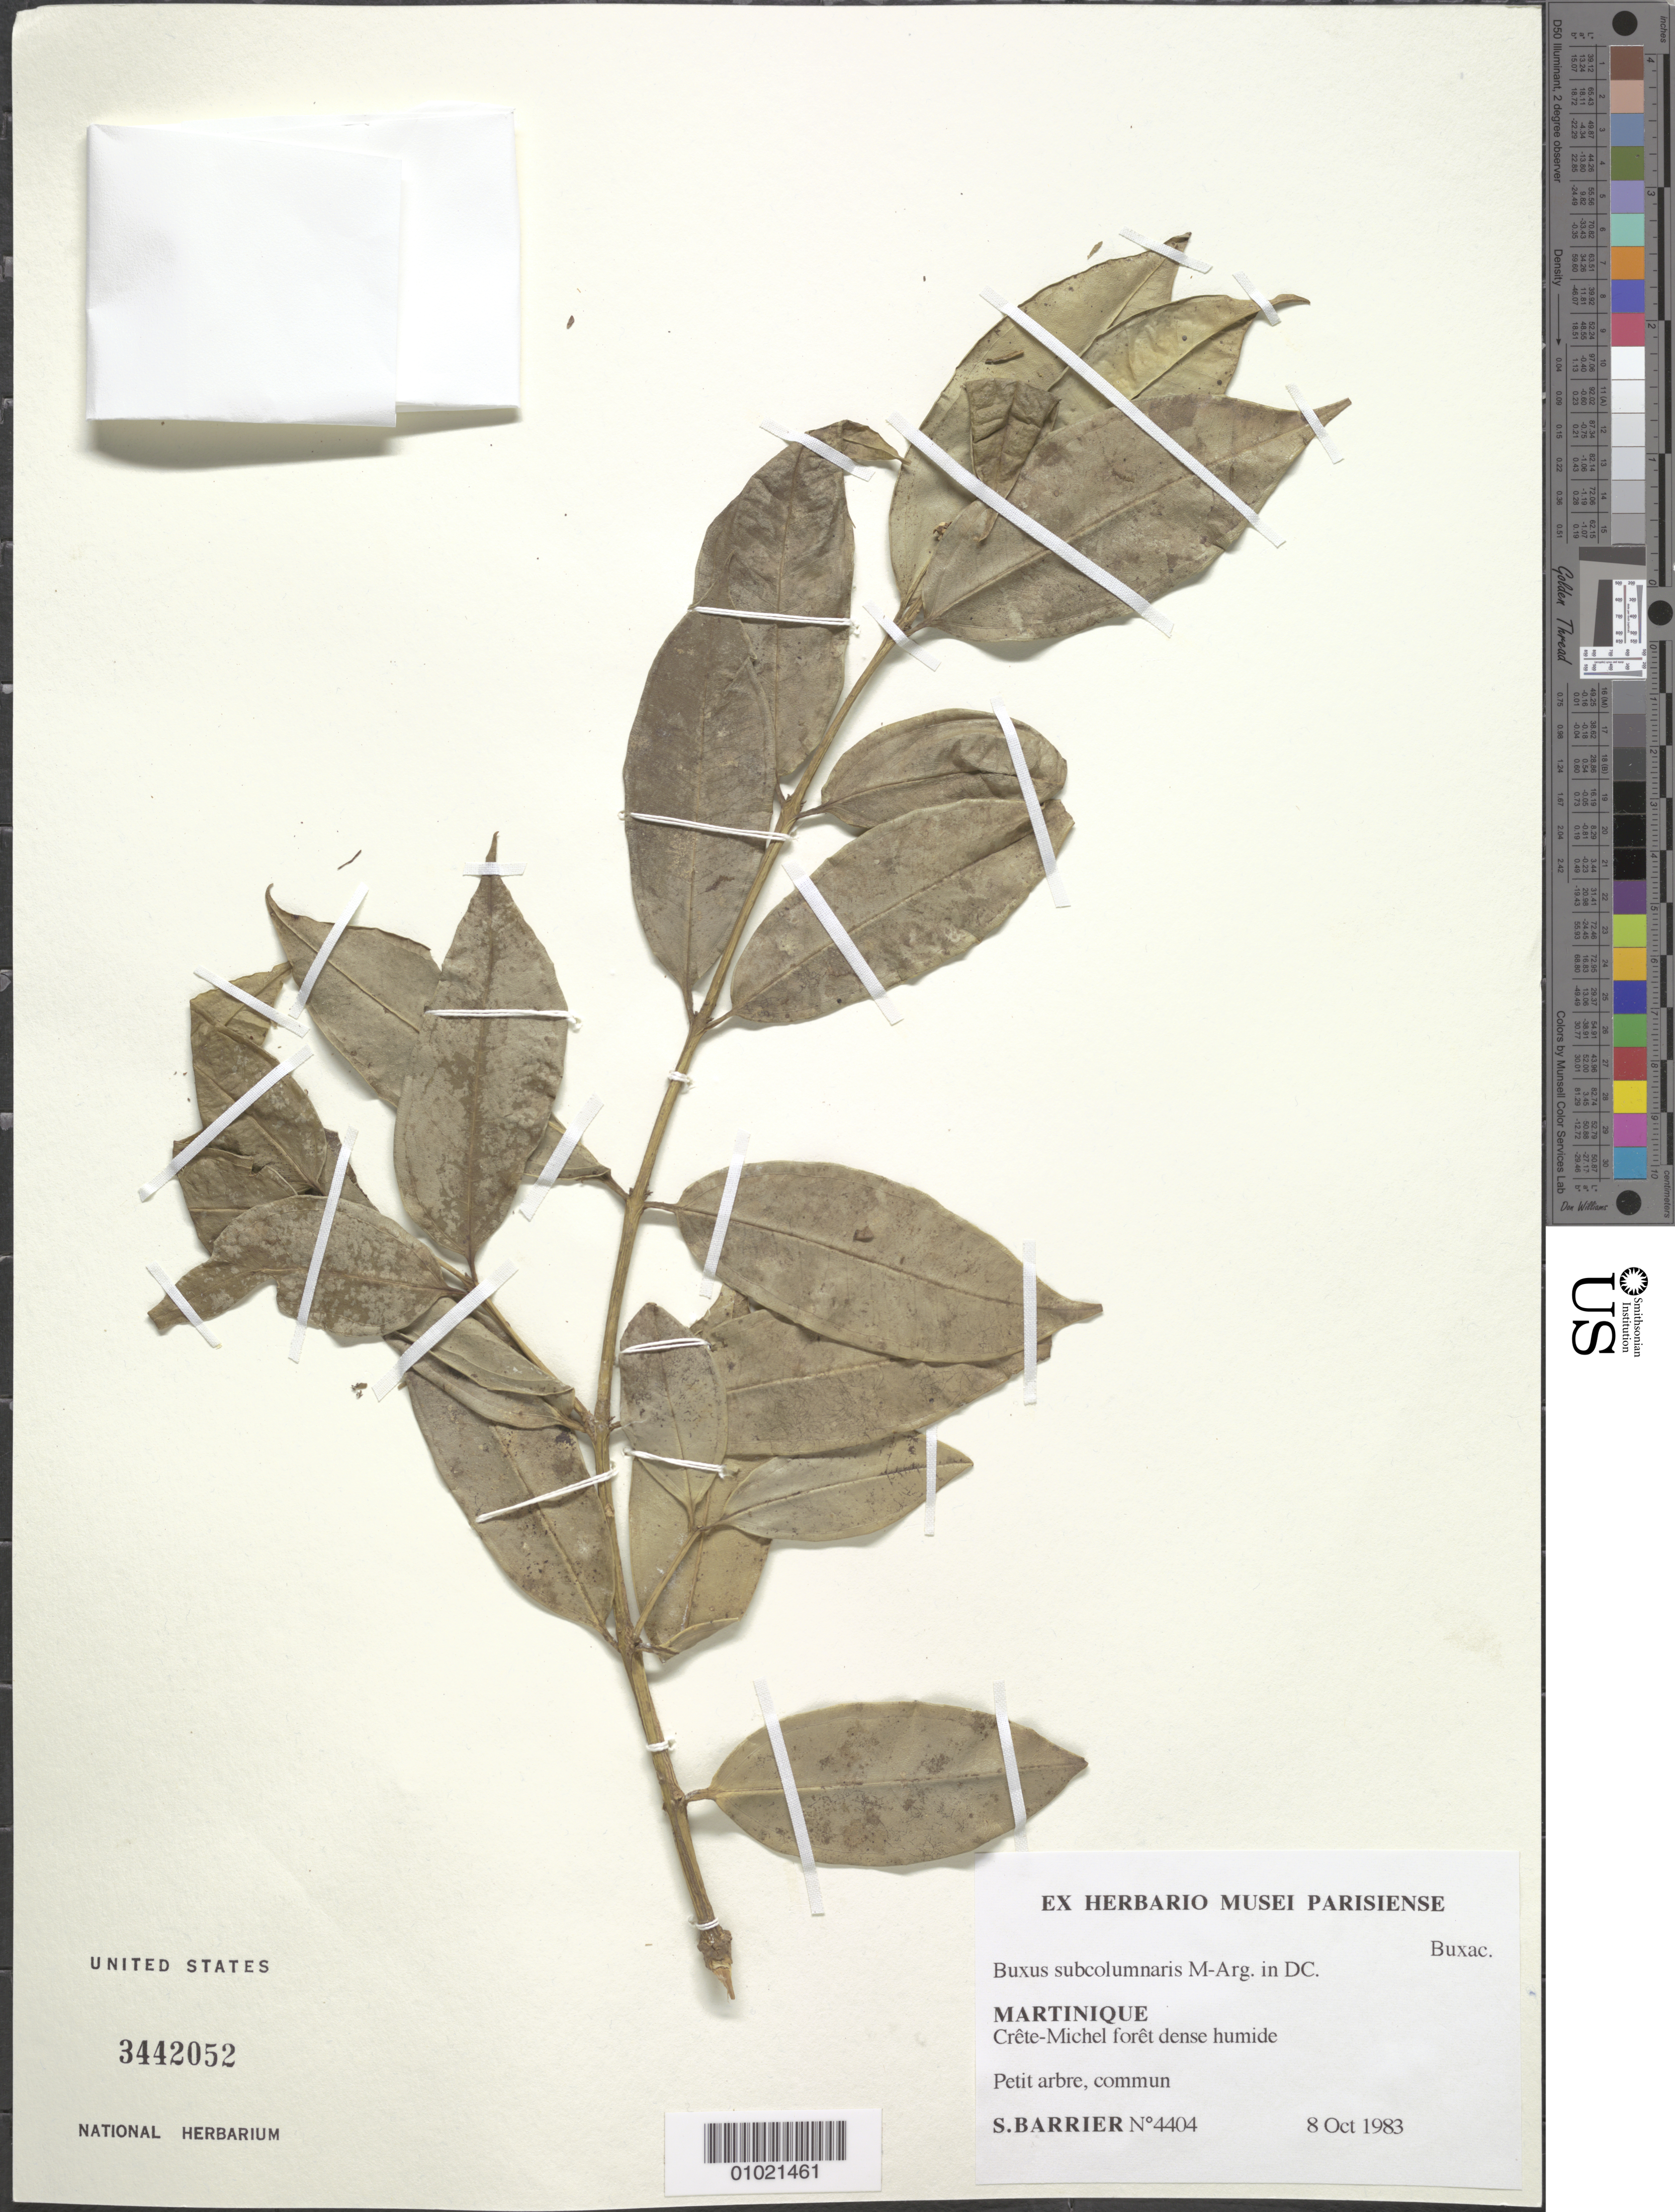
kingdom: Plantae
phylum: Tracheophyta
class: Magnoliopsida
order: Buxales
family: Buxaceae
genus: Buxus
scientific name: Buxus subcolumnaris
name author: Müll. Arg.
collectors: S. Barrier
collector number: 4404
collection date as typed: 08 Oct 1983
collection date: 1983-10-08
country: Martinique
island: Martinique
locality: Crete-Michel foret dense humide.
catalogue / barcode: US 3442052